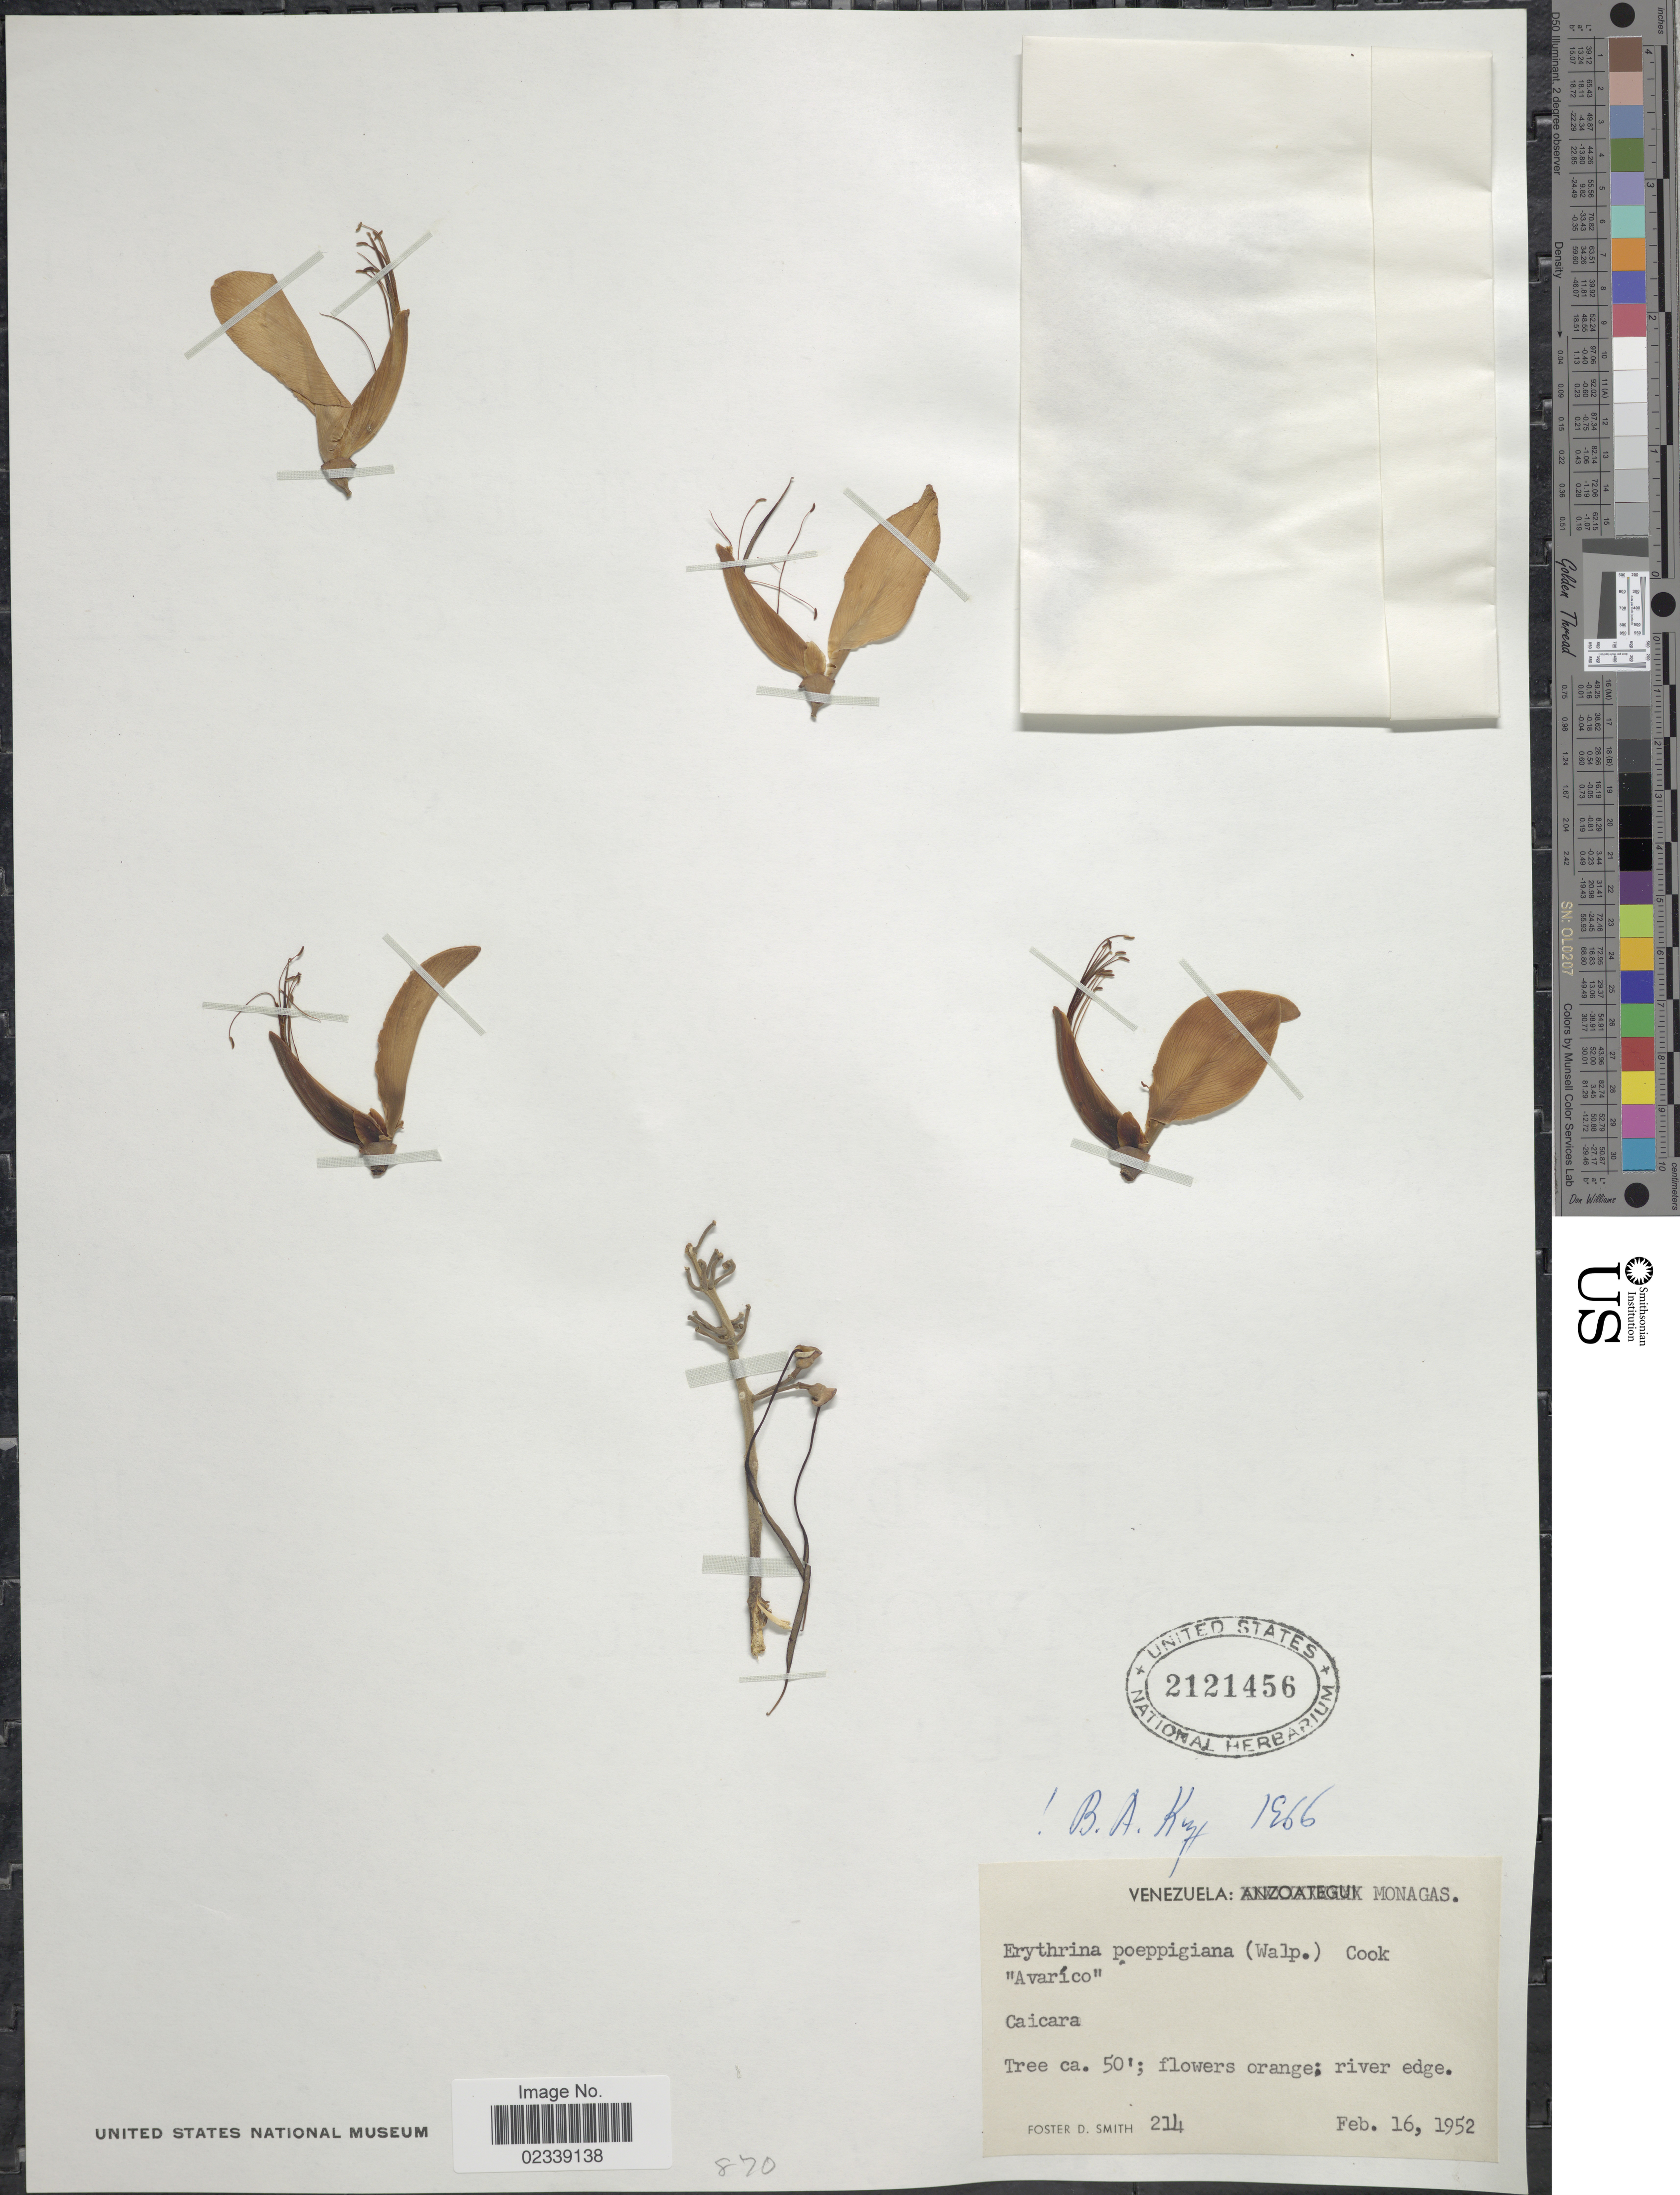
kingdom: Plantae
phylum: Tracheophyta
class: Magnoliopsida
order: Fabales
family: Fabaceae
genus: Erythrina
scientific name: Erythrina poeppigiana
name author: (Walp.) O.F. Cook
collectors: F. Smith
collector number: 214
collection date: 1952-02-16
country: Venezuela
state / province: Monagas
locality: Caicara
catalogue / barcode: US 2121456